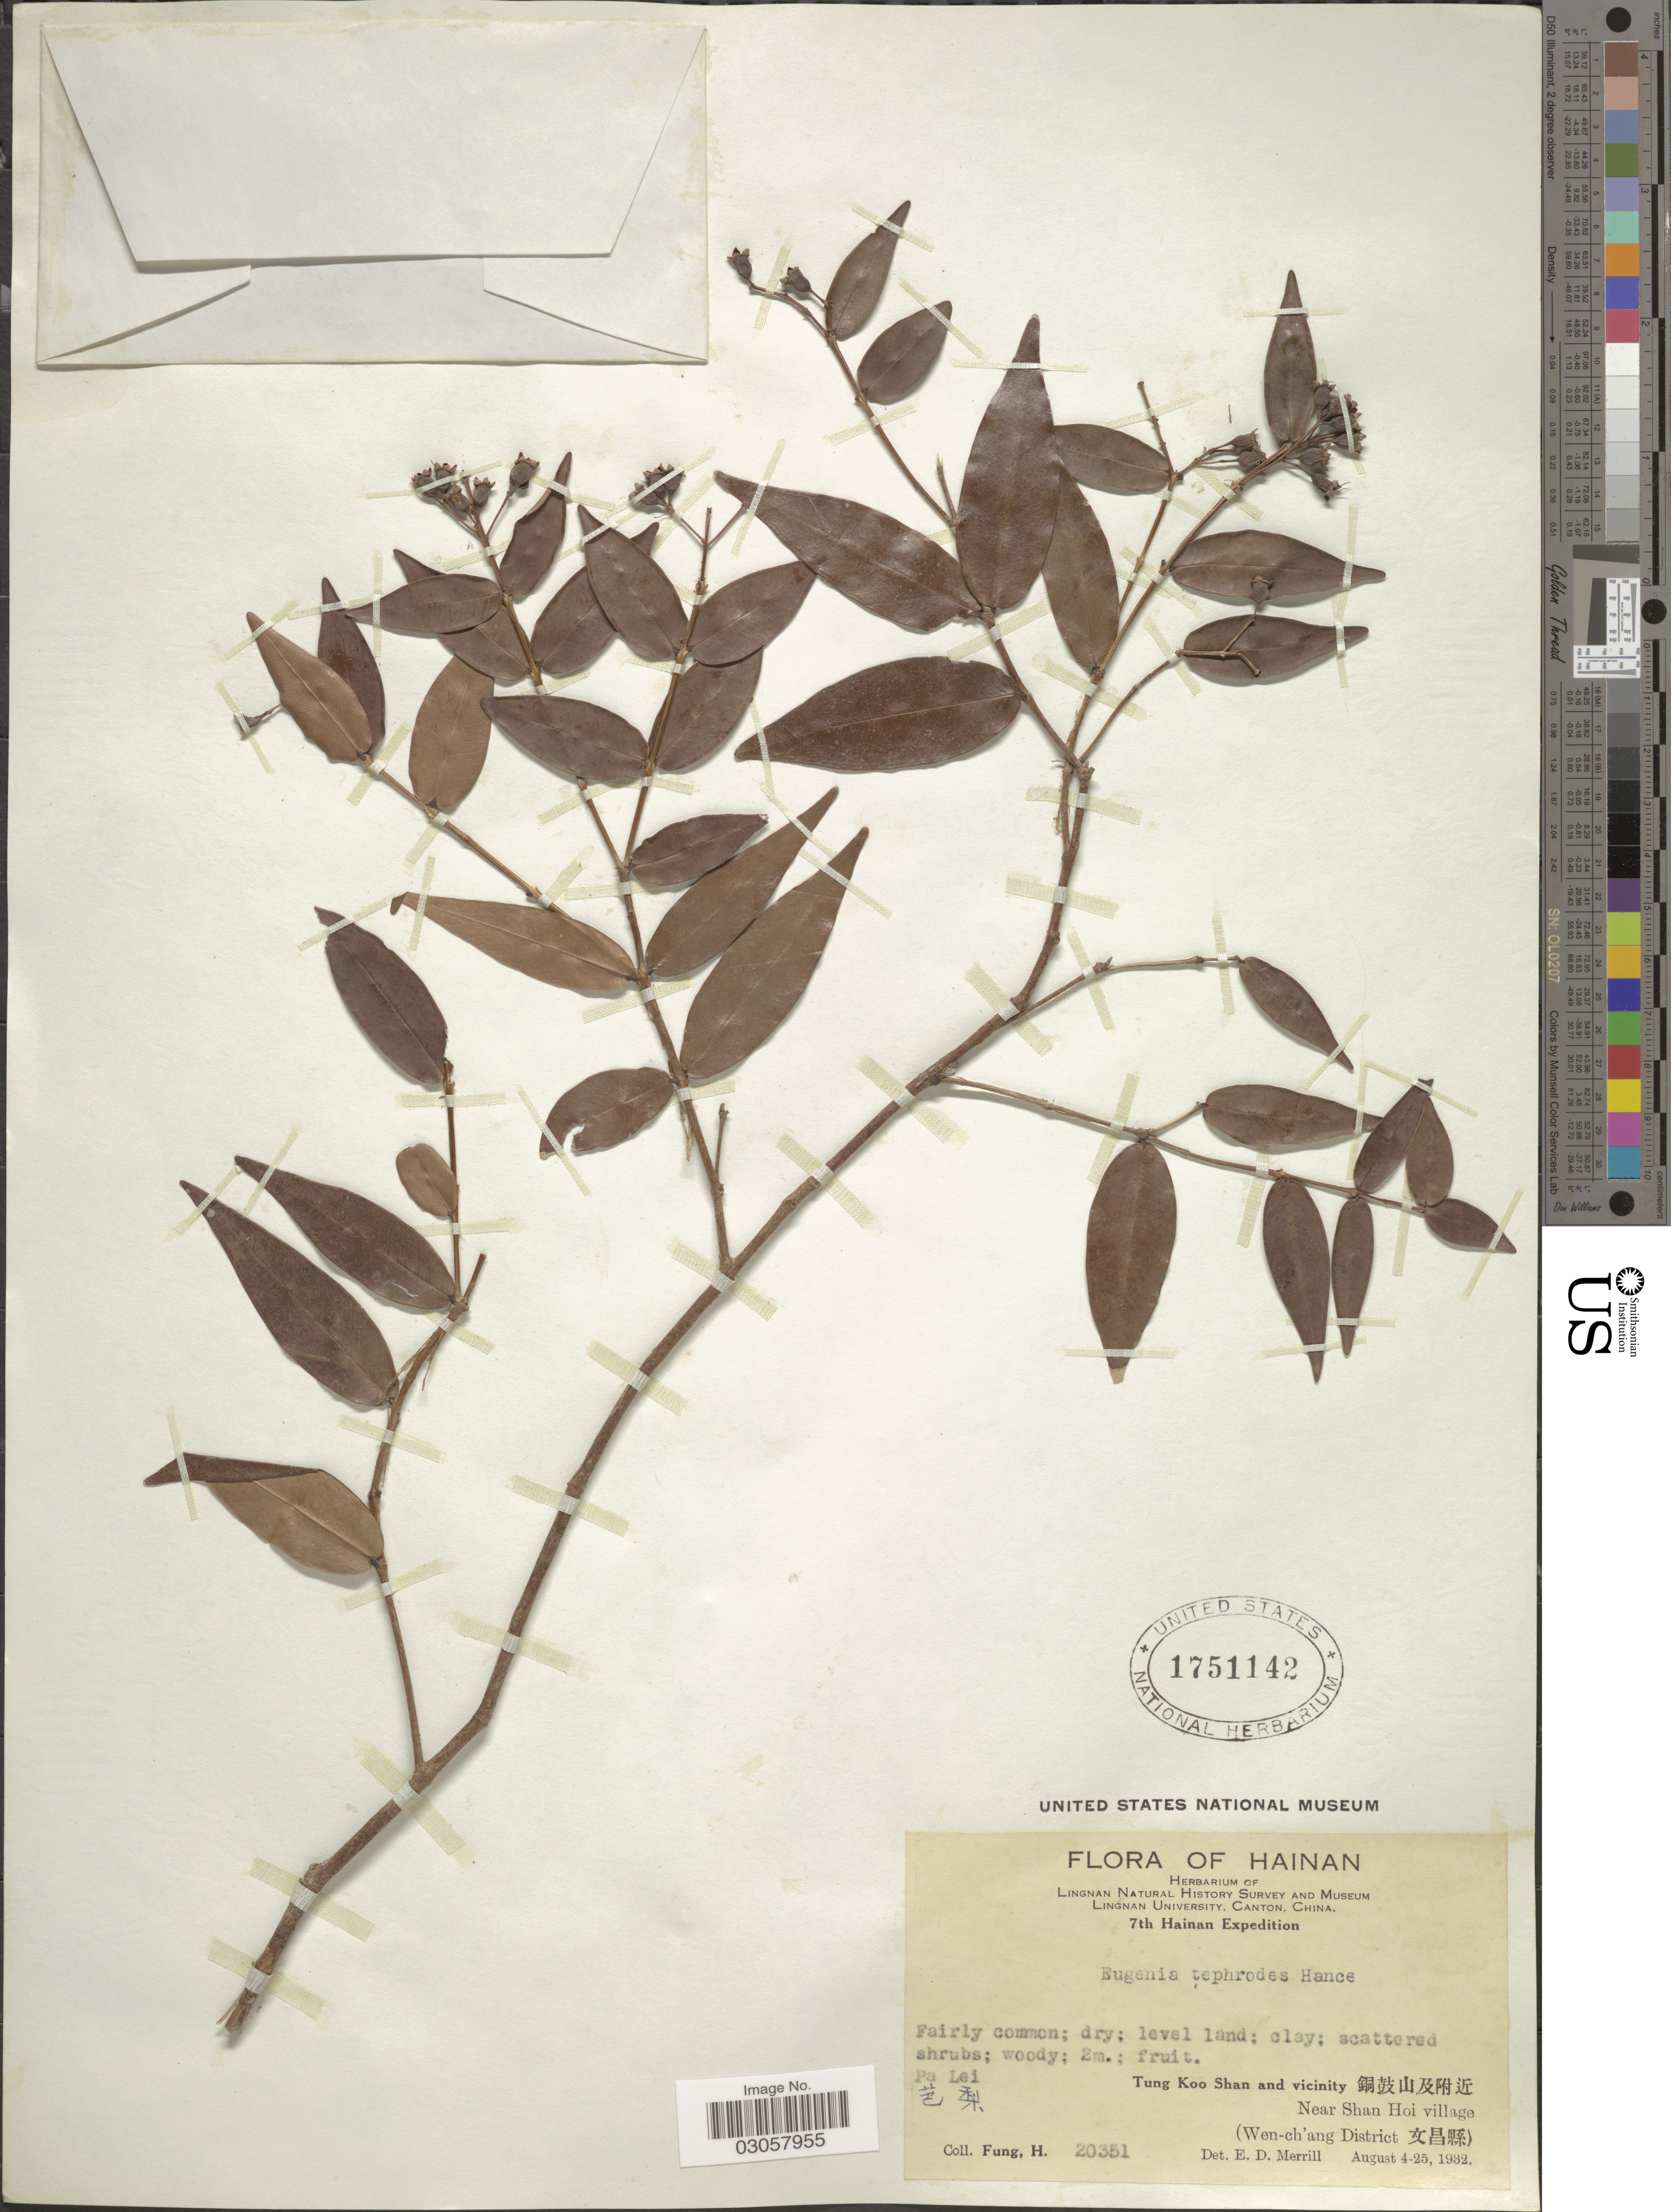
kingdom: Plantae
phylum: Tracheophyta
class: Magnoliopsida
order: Myrtales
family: Myrtaceae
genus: Syzygium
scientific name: Syzygium tephrodes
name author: (Hance) Merr. & L.M. Perry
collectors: H. Fung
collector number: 20351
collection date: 1932-08-04/1932-08-25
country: China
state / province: Hainan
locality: Pa Lei, Tung koo Shan and vicinity, Near Shan Hoi village (Wen-ch'ang District)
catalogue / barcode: US 1751142